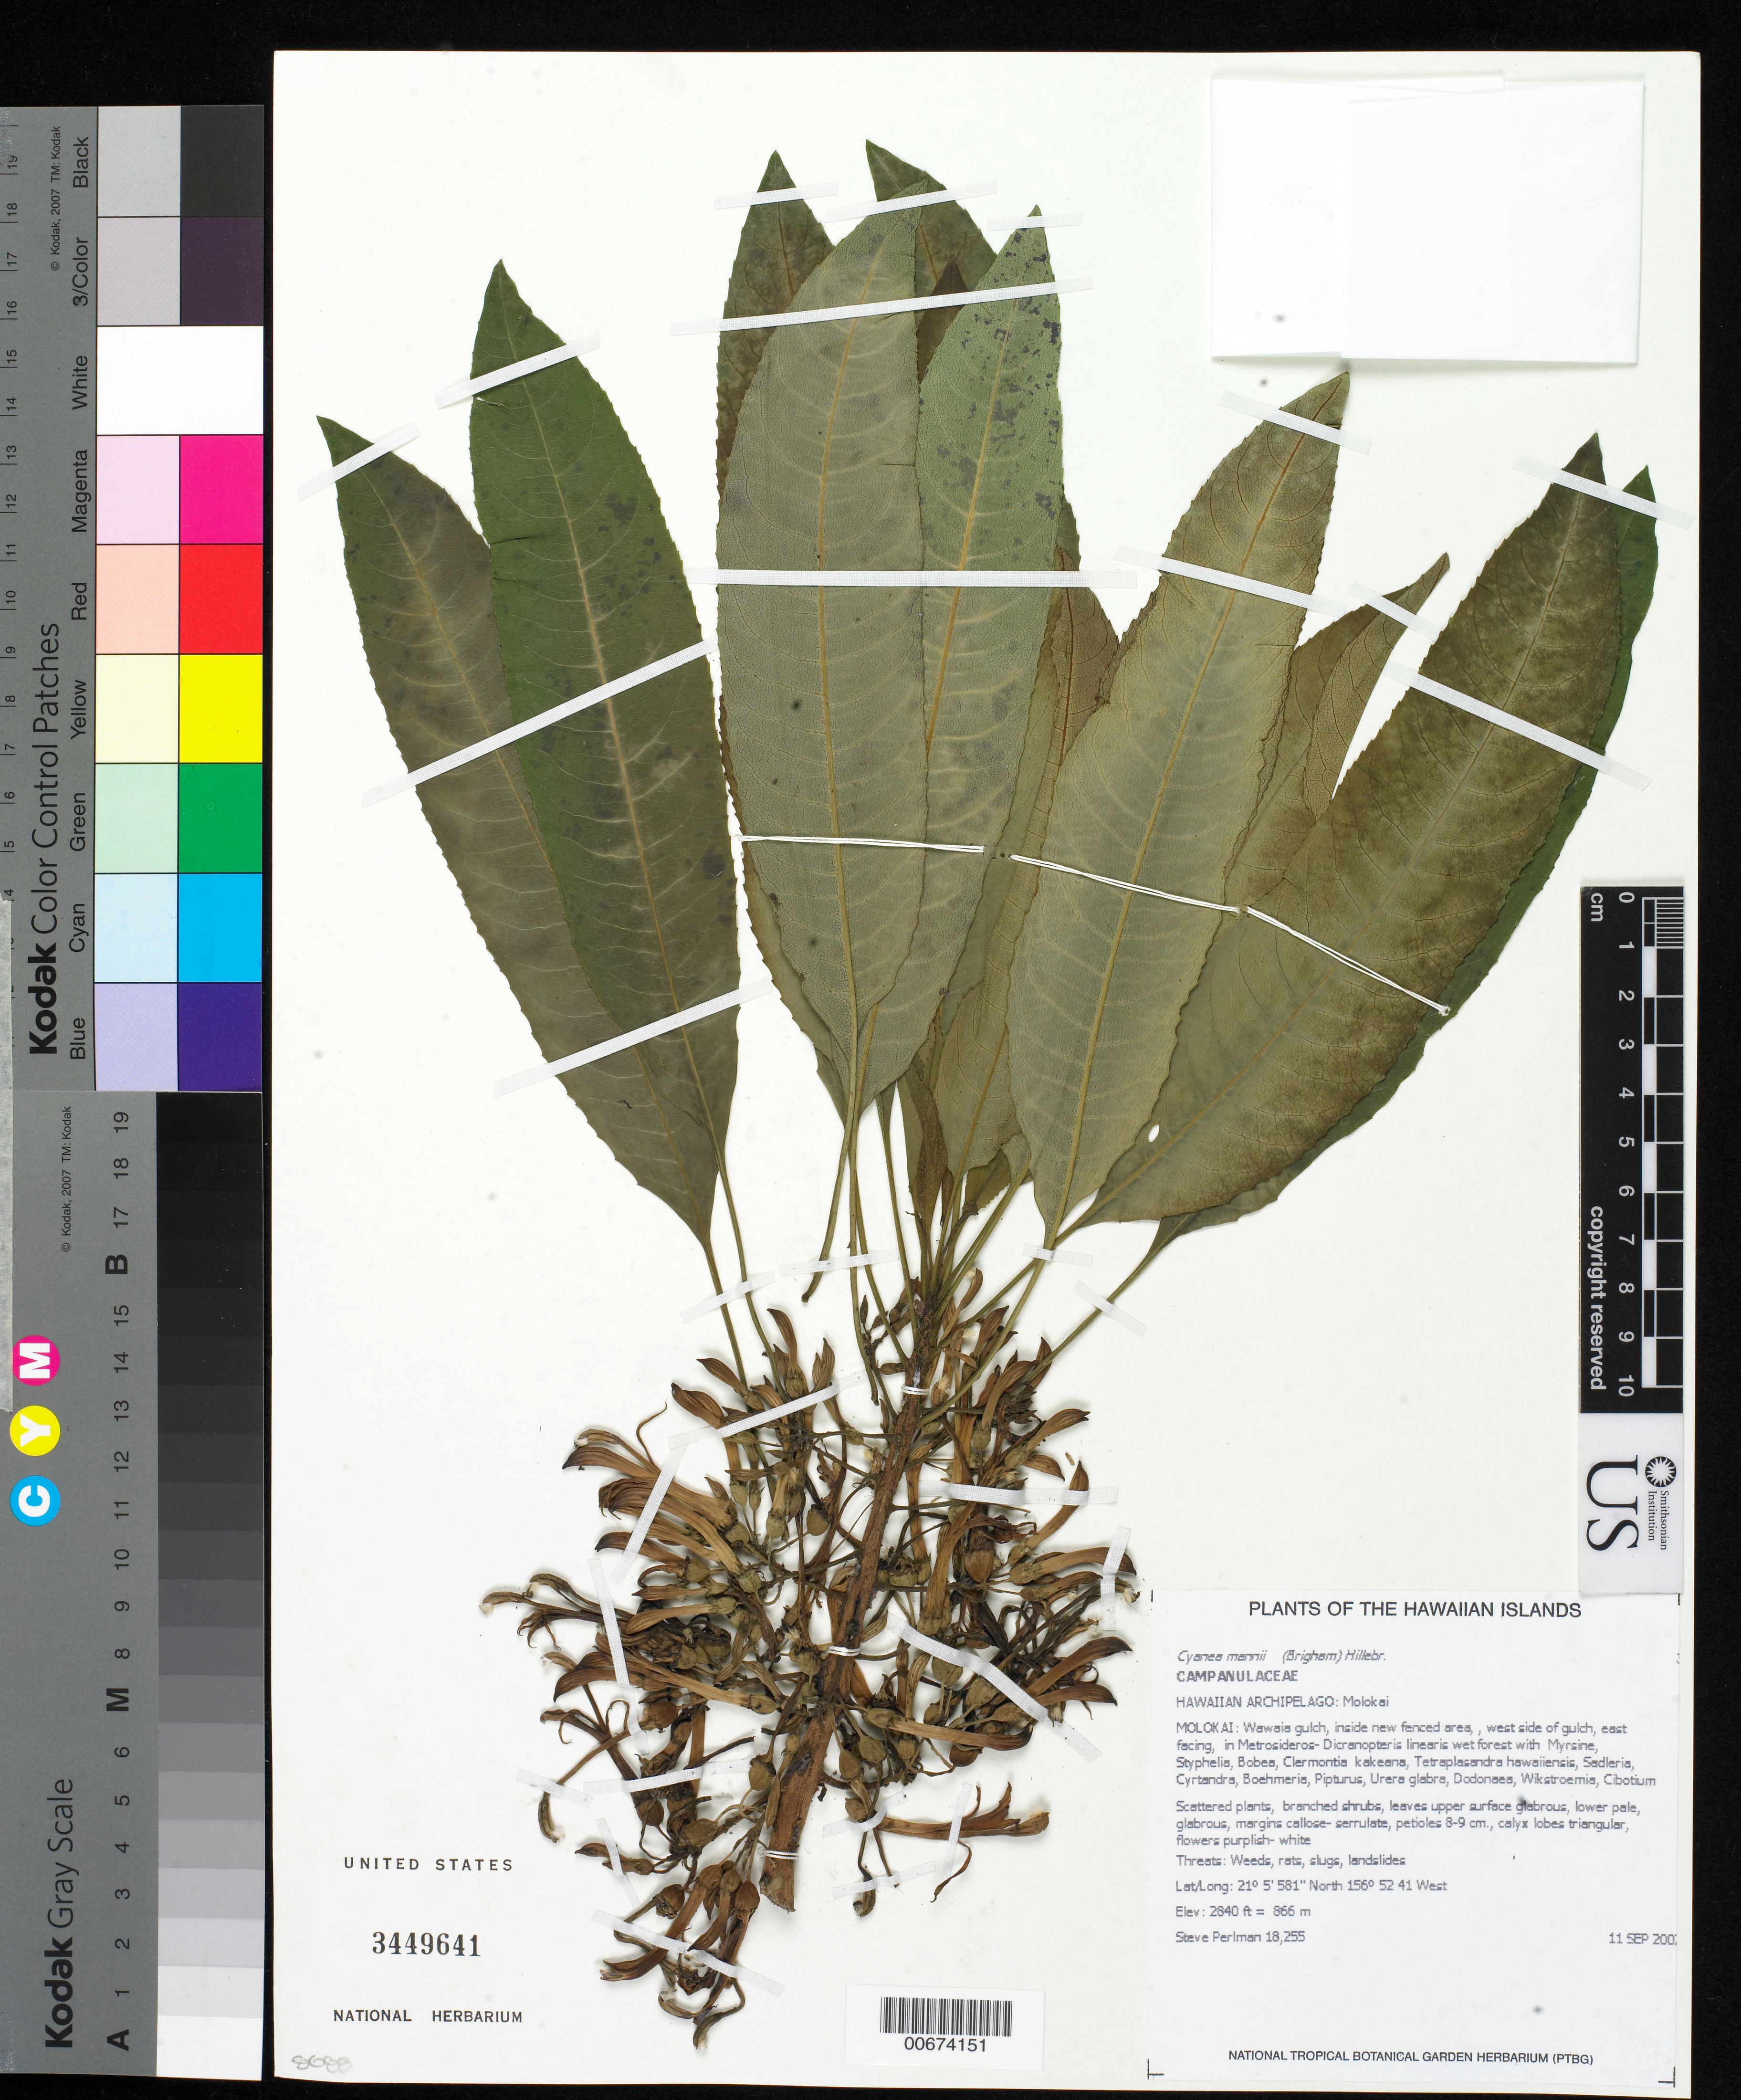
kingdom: Plantae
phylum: Tracheophyta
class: Magnoliopsida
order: Asterales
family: Campanulaceae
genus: Cyanea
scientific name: Cyanea mannii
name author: (Brigham ex H. Mann) Hillebr.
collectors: S. P. Perlman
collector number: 18255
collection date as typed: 11 Sep 2002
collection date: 2002-09-11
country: United States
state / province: Hawaii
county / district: Maui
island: Moloka'i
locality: Wawaia gulch, inside new fenced area, west side of gulch, east facing, 60 feet above stream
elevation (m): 866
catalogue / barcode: US 3449641